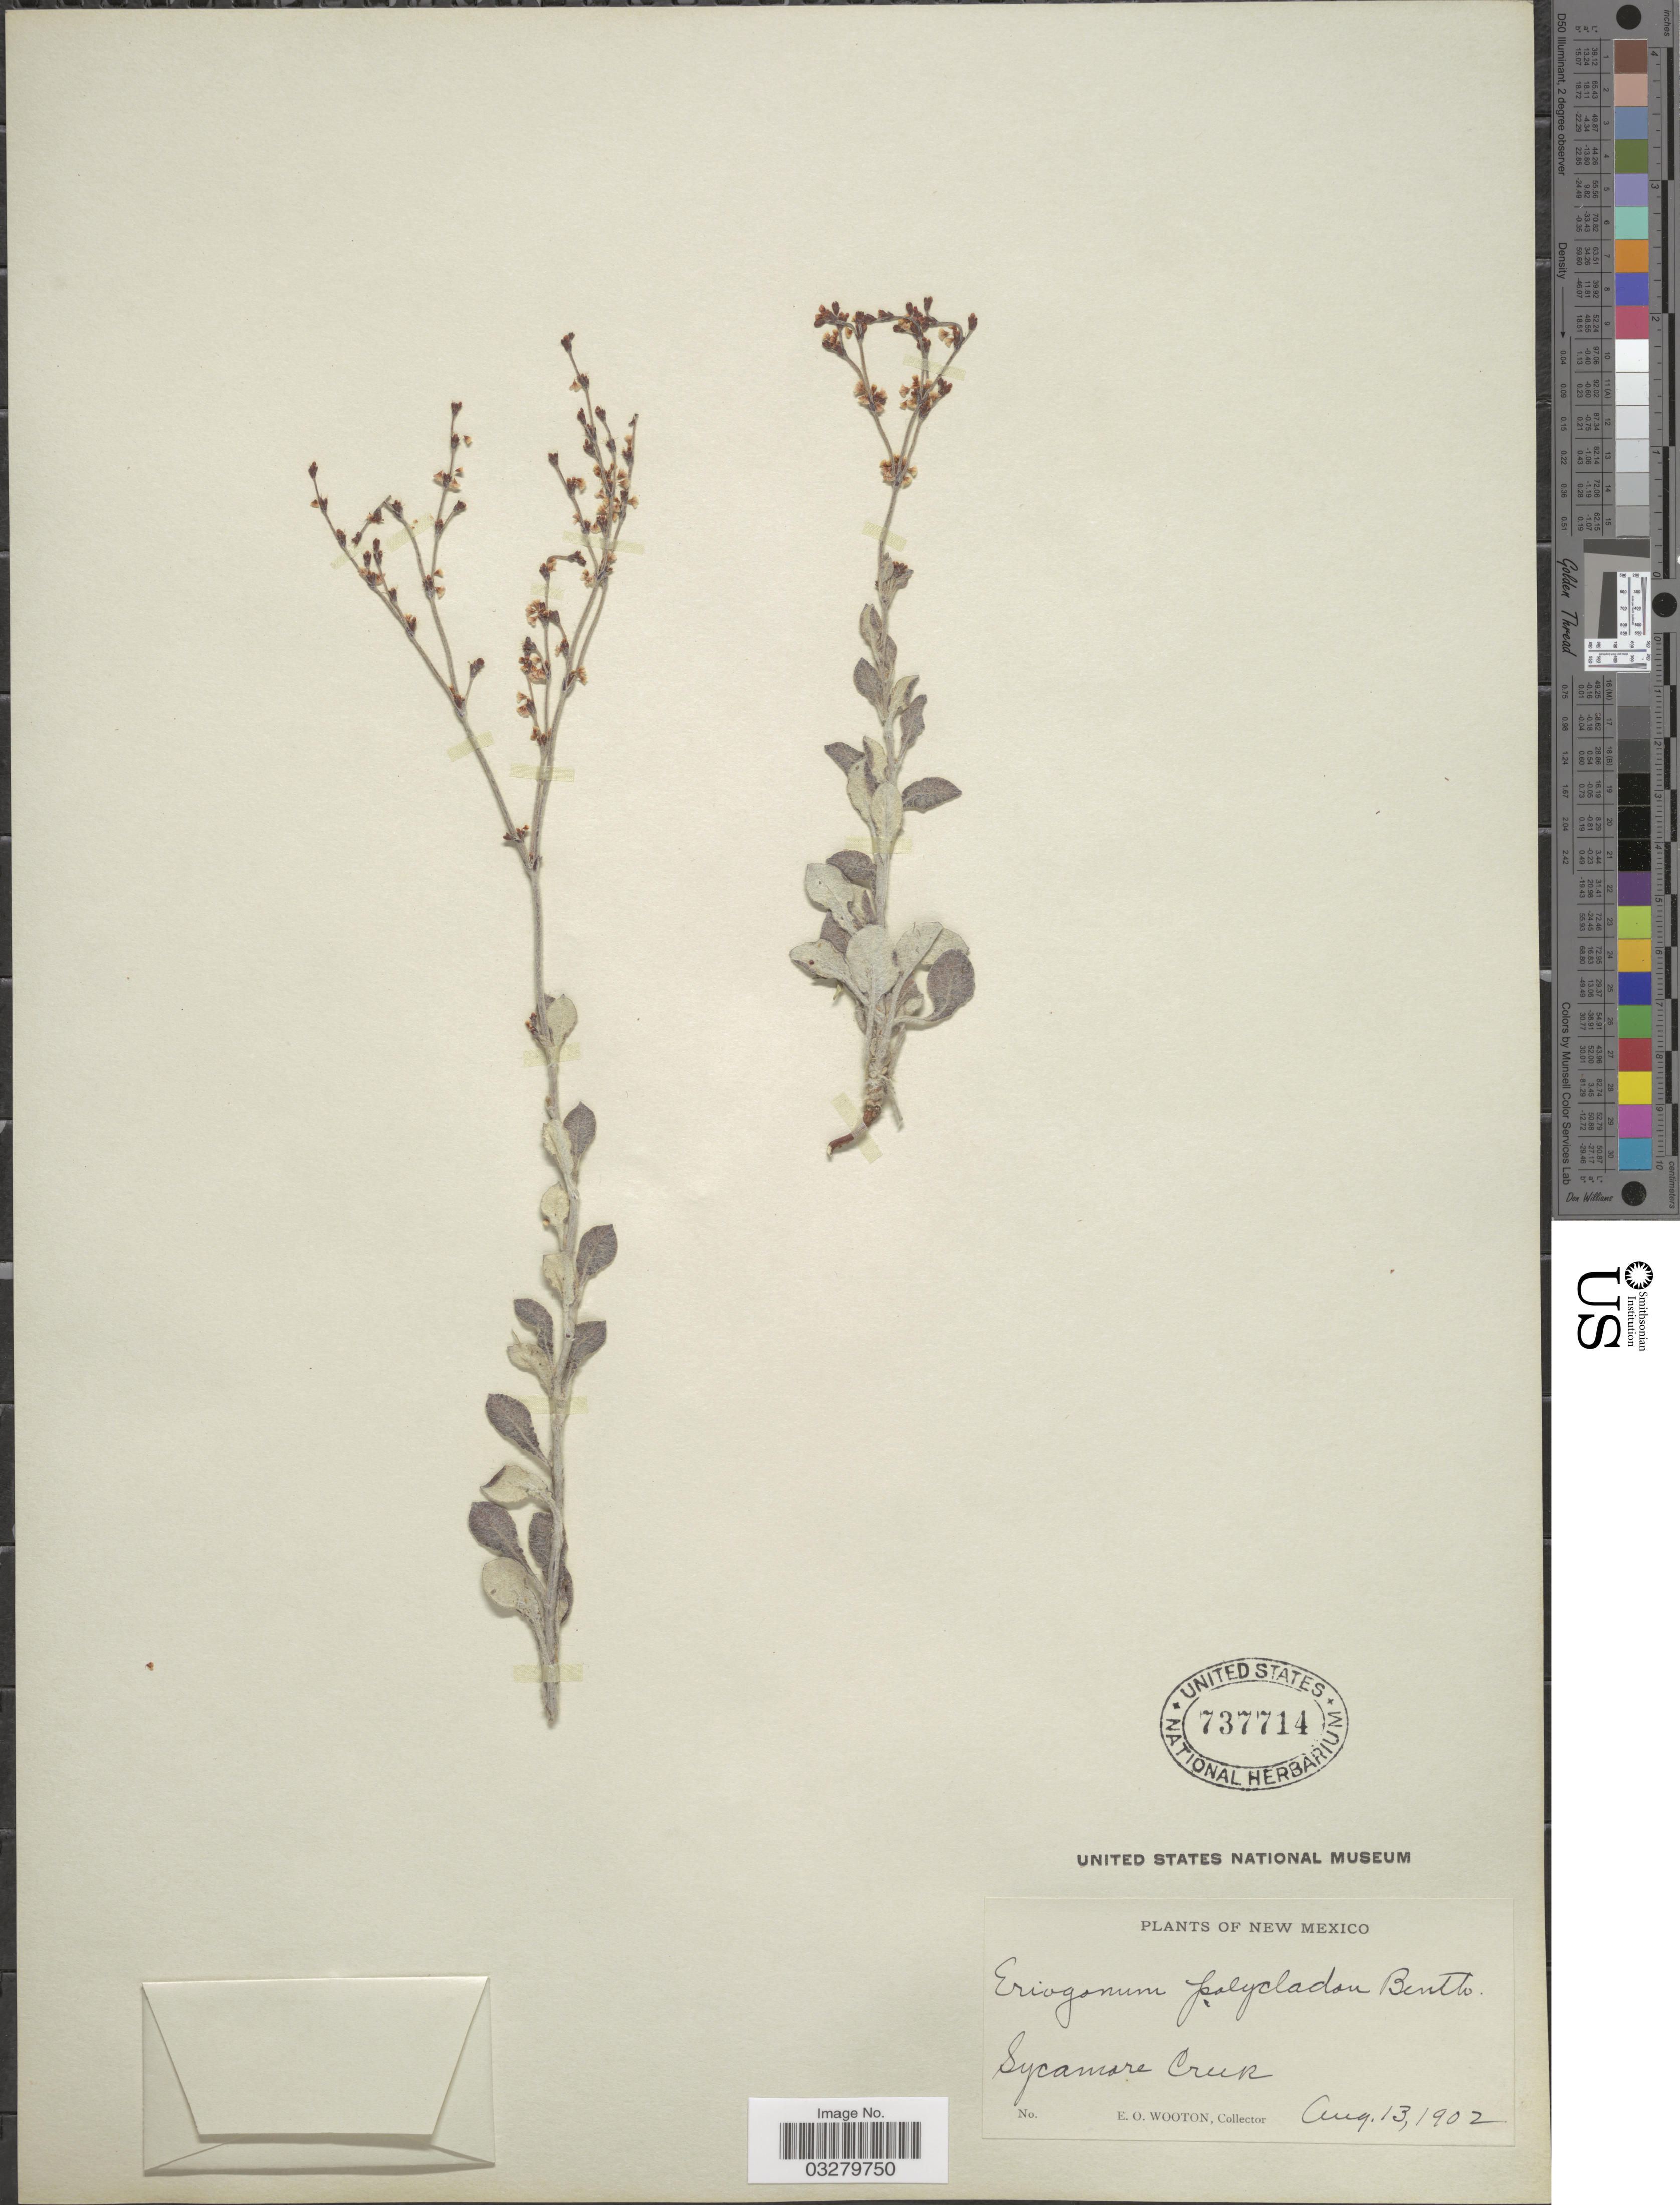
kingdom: Plantae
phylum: Tracheophyta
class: Magnoliopsida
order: Caryophyllales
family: Polygonaceae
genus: Eriogonum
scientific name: Eriogonum polycladon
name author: Benth.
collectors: E. O. Wooton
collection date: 1902-08-13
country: United States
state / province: New Mexico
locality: Sycamore Creek.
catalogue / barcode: US 737714